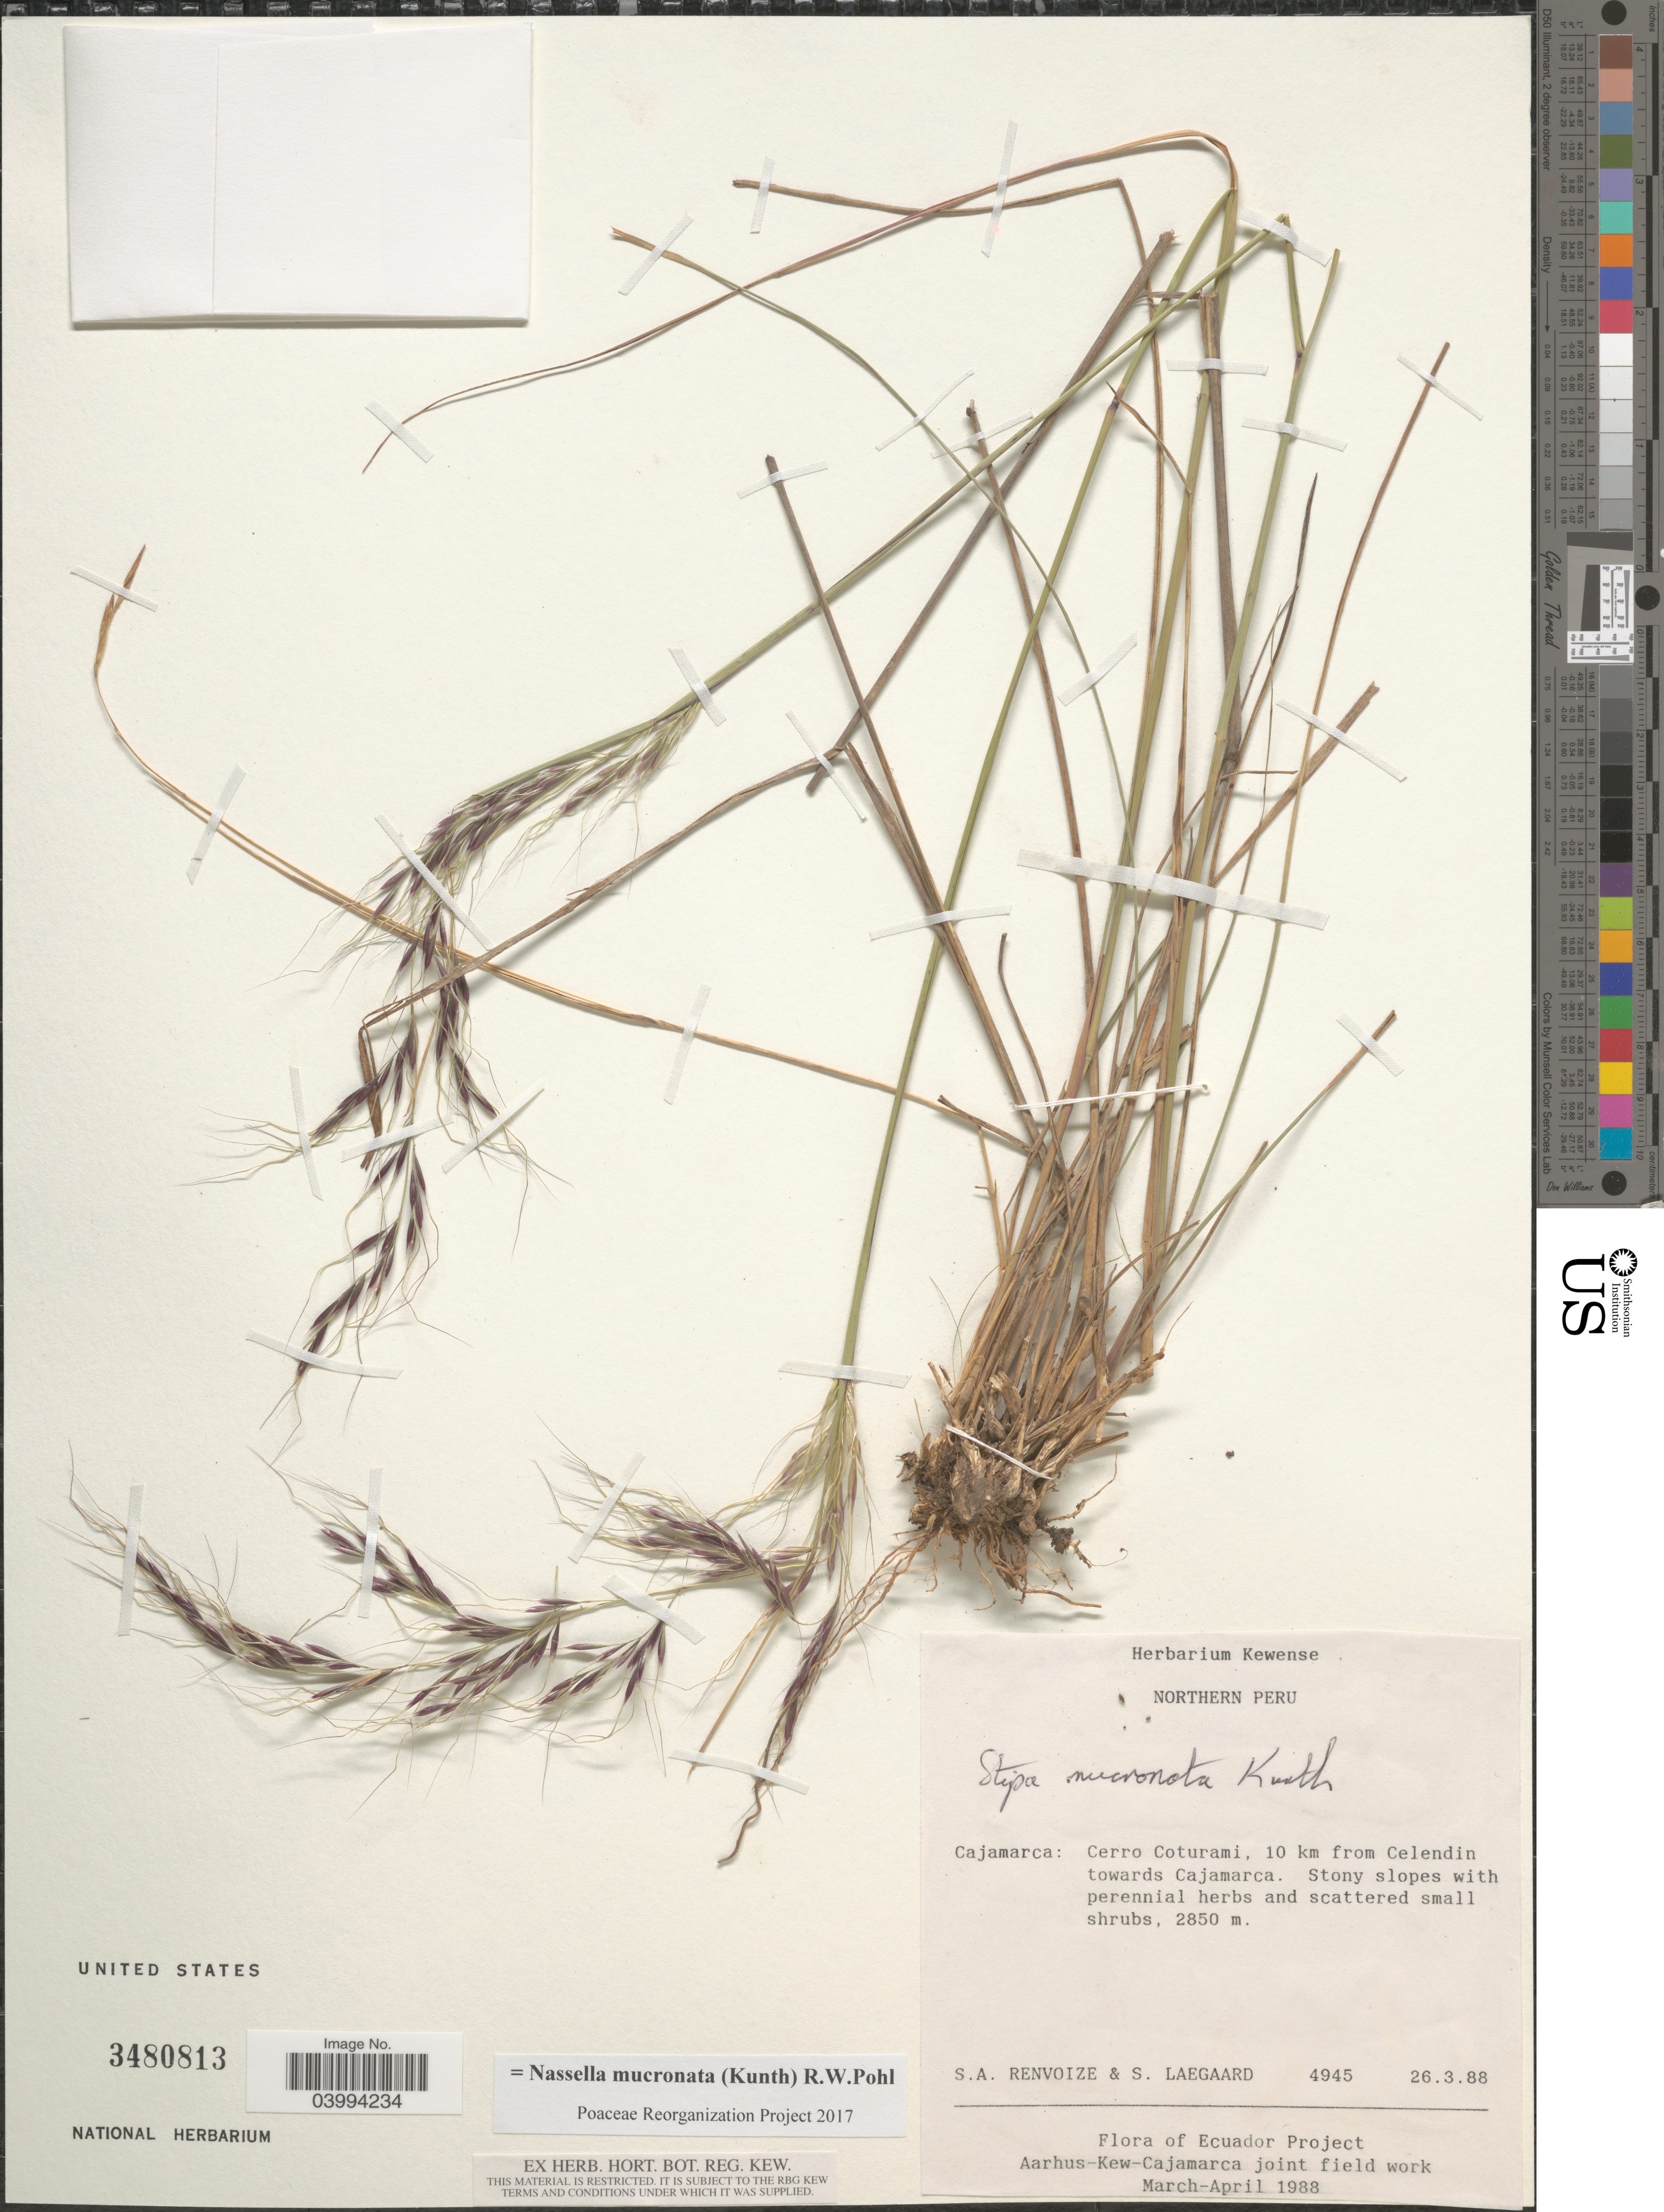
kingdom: Plantae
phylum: Tracheophyta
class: Liliopsida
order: Poales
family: Poaceae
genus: Nassella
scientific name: Nassella mucronata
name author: (Kunth) R.W. Pohl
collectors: S. A. Renvoize & S. Lægaard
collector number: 4945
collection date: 1988-03-26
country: Peru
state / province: Cajamarca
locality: Northern Peru. Cajamarca: Cerro Coturami, 10 km from Celendin towards Cajamarca.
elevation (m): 2850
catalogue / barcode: US 3480813